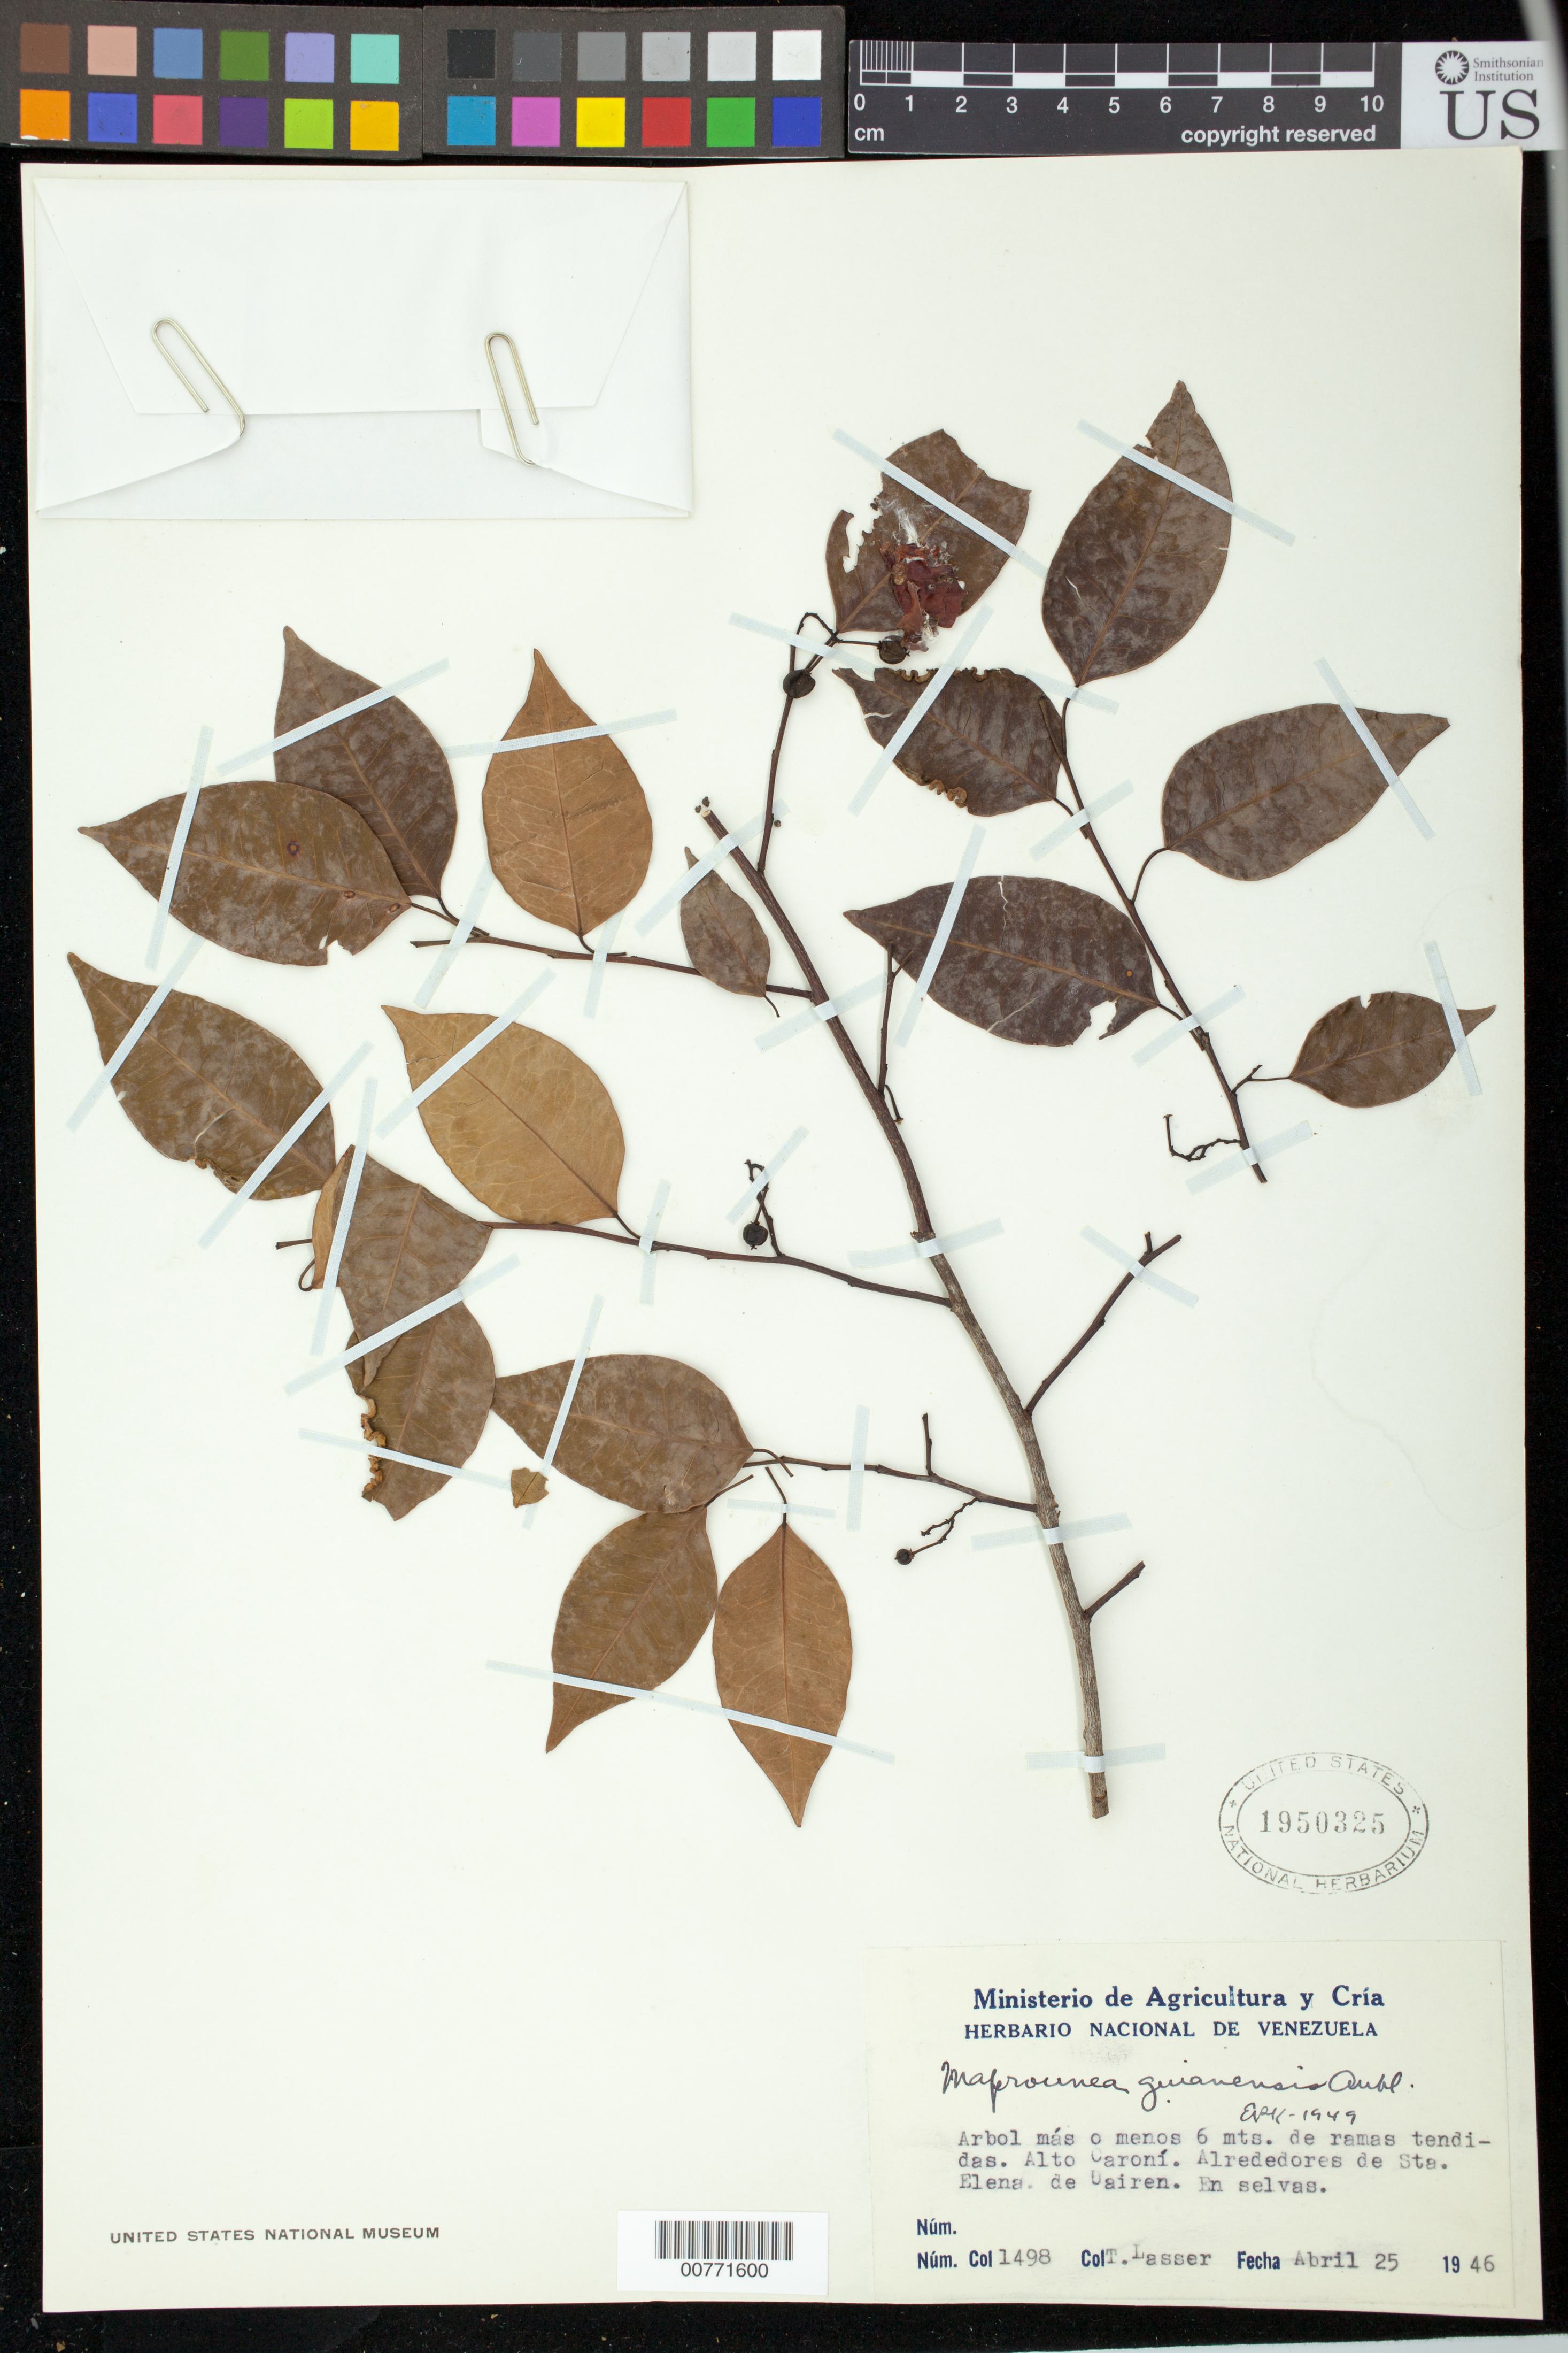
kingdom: Plantae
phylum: Tracheophyta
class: Magnoliopsida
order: Malpighiales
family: Euphorbiaceae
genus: Maprounea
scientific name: Maprounea guianensis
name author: Aubl.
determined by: Killip, Ellsworth P.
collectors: T. Lasser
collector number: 1498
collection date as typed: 25-Apr-46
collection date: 1946-04-25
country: Venezuela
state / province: Bolívar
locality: Sta. Elena de Uairén, Alto Caroní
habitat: Woods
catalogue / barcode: US 1950325